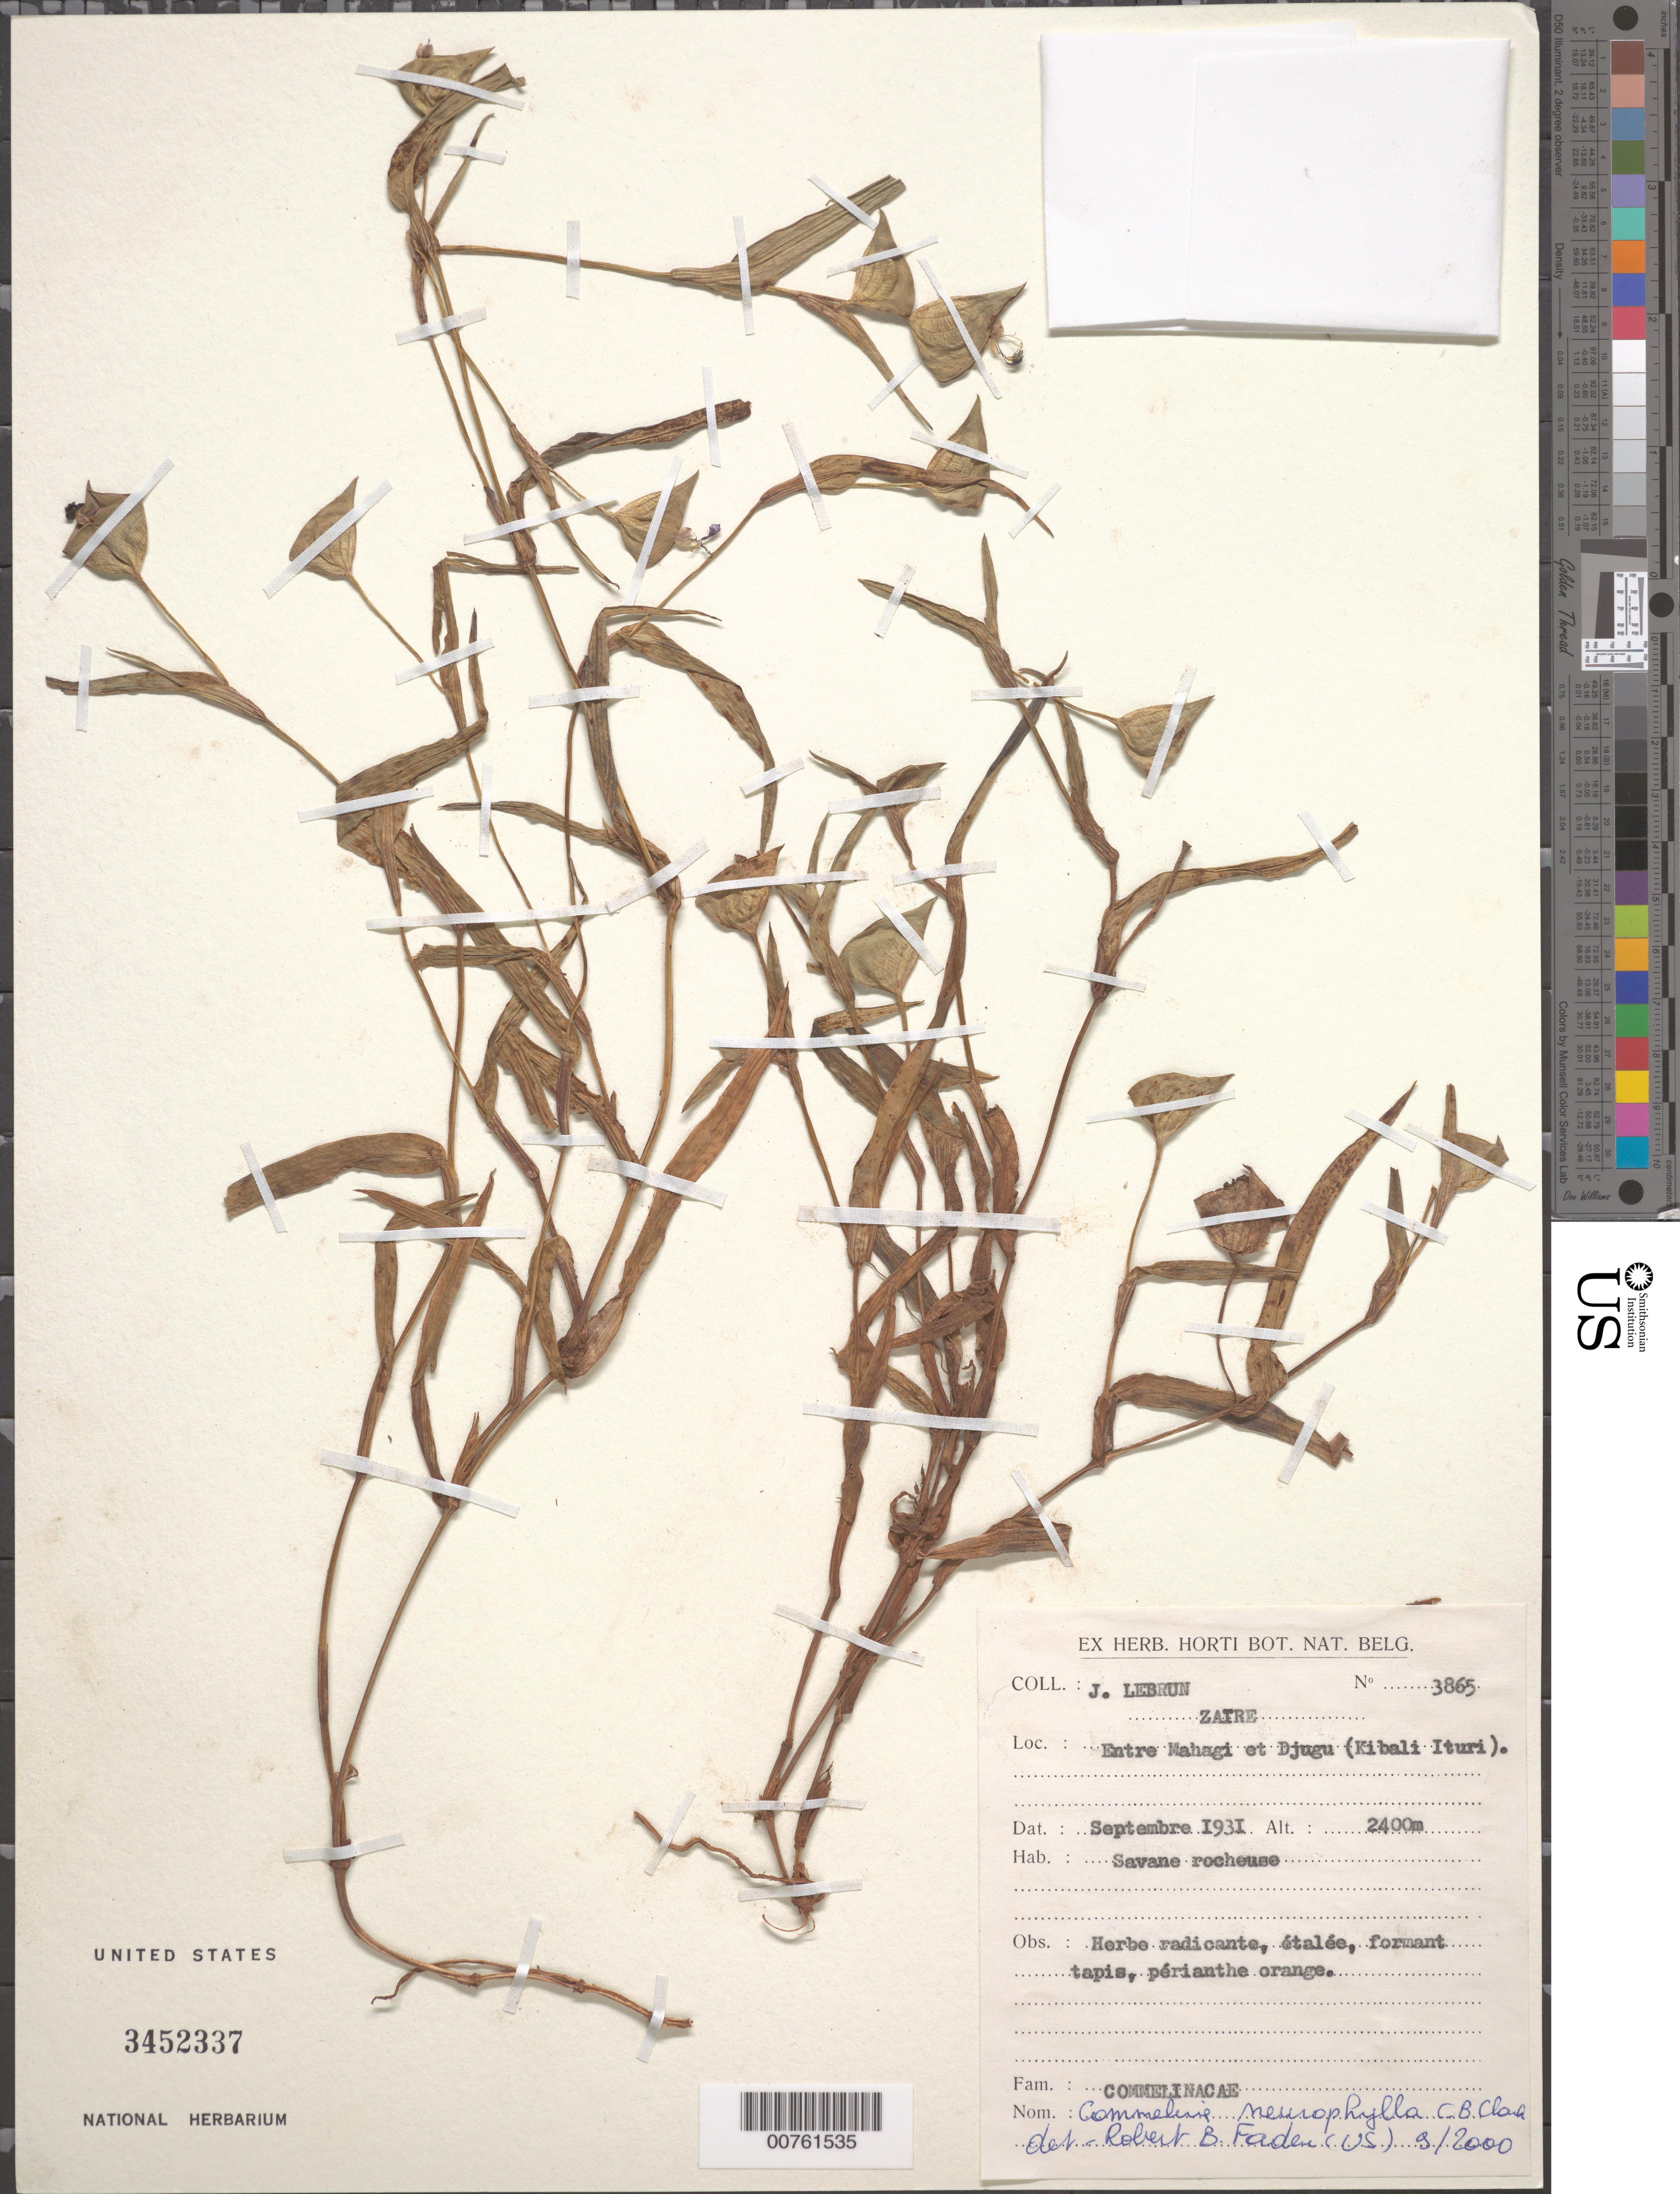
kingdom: Plantae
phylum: Tracheophyta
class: Liliopsida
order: Commelinales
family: Commelinaceae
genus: Commelina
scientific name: Commelina neurophylla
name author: C.B. Clarke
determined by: Faden, Robert B., (US), Smithsonian Institution - National Museum of Natural History (UNITED STATES)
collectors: J. A. Lebrun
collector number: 3865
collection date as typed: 00 Sep 1931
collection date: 1931-09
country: Congo, Democratic Republic of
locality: Entre Mahagi et Djugu (Kibali Ituri).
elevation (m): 2400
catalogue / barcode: US 3452337